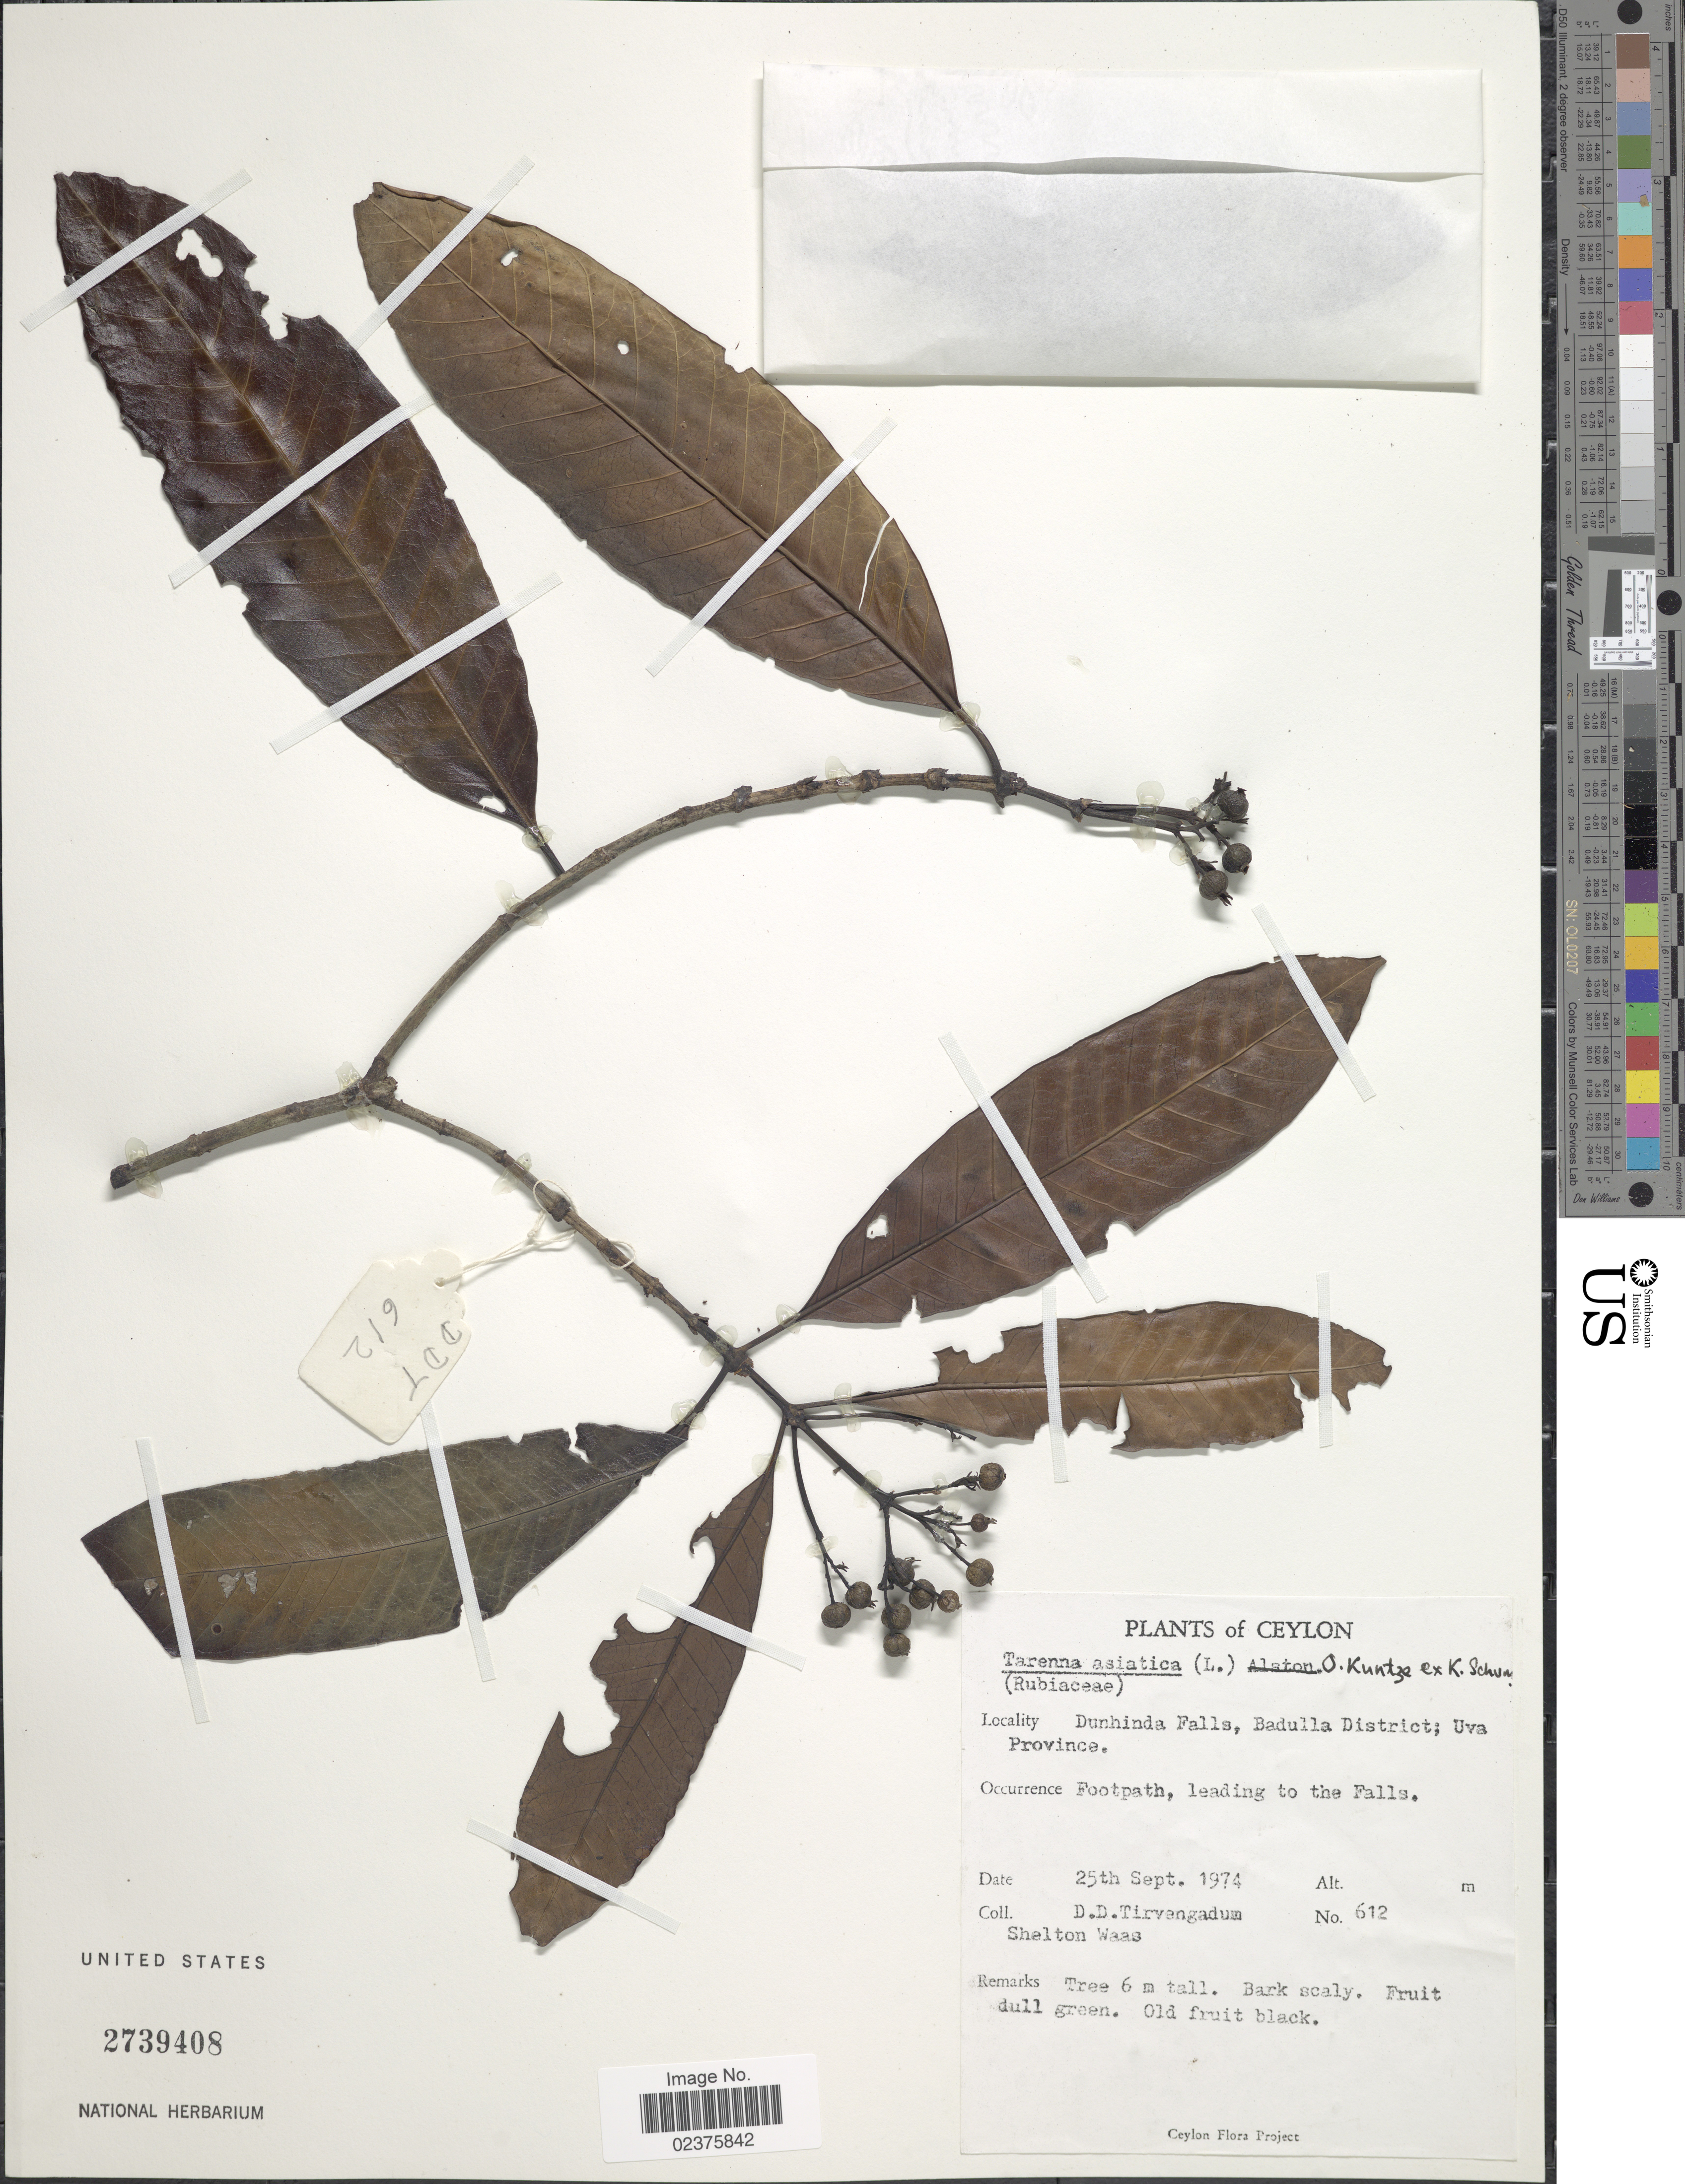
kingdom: Plantae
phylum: Tracheophyta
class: Magnoliopsida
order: Gentianales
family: Rubiaceae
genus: Tarenna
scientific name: Tarenna asiatica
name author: (L.) Kuntze ex K. Schum.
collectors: D. Tirvengadum & S. Waas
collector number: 612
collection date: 1974-09-25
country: Sri Lanka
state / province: Uva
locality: Ceylon, Dunhida Falls, Badulla District, footpath, leading to the Falls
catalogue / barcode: US 2739408